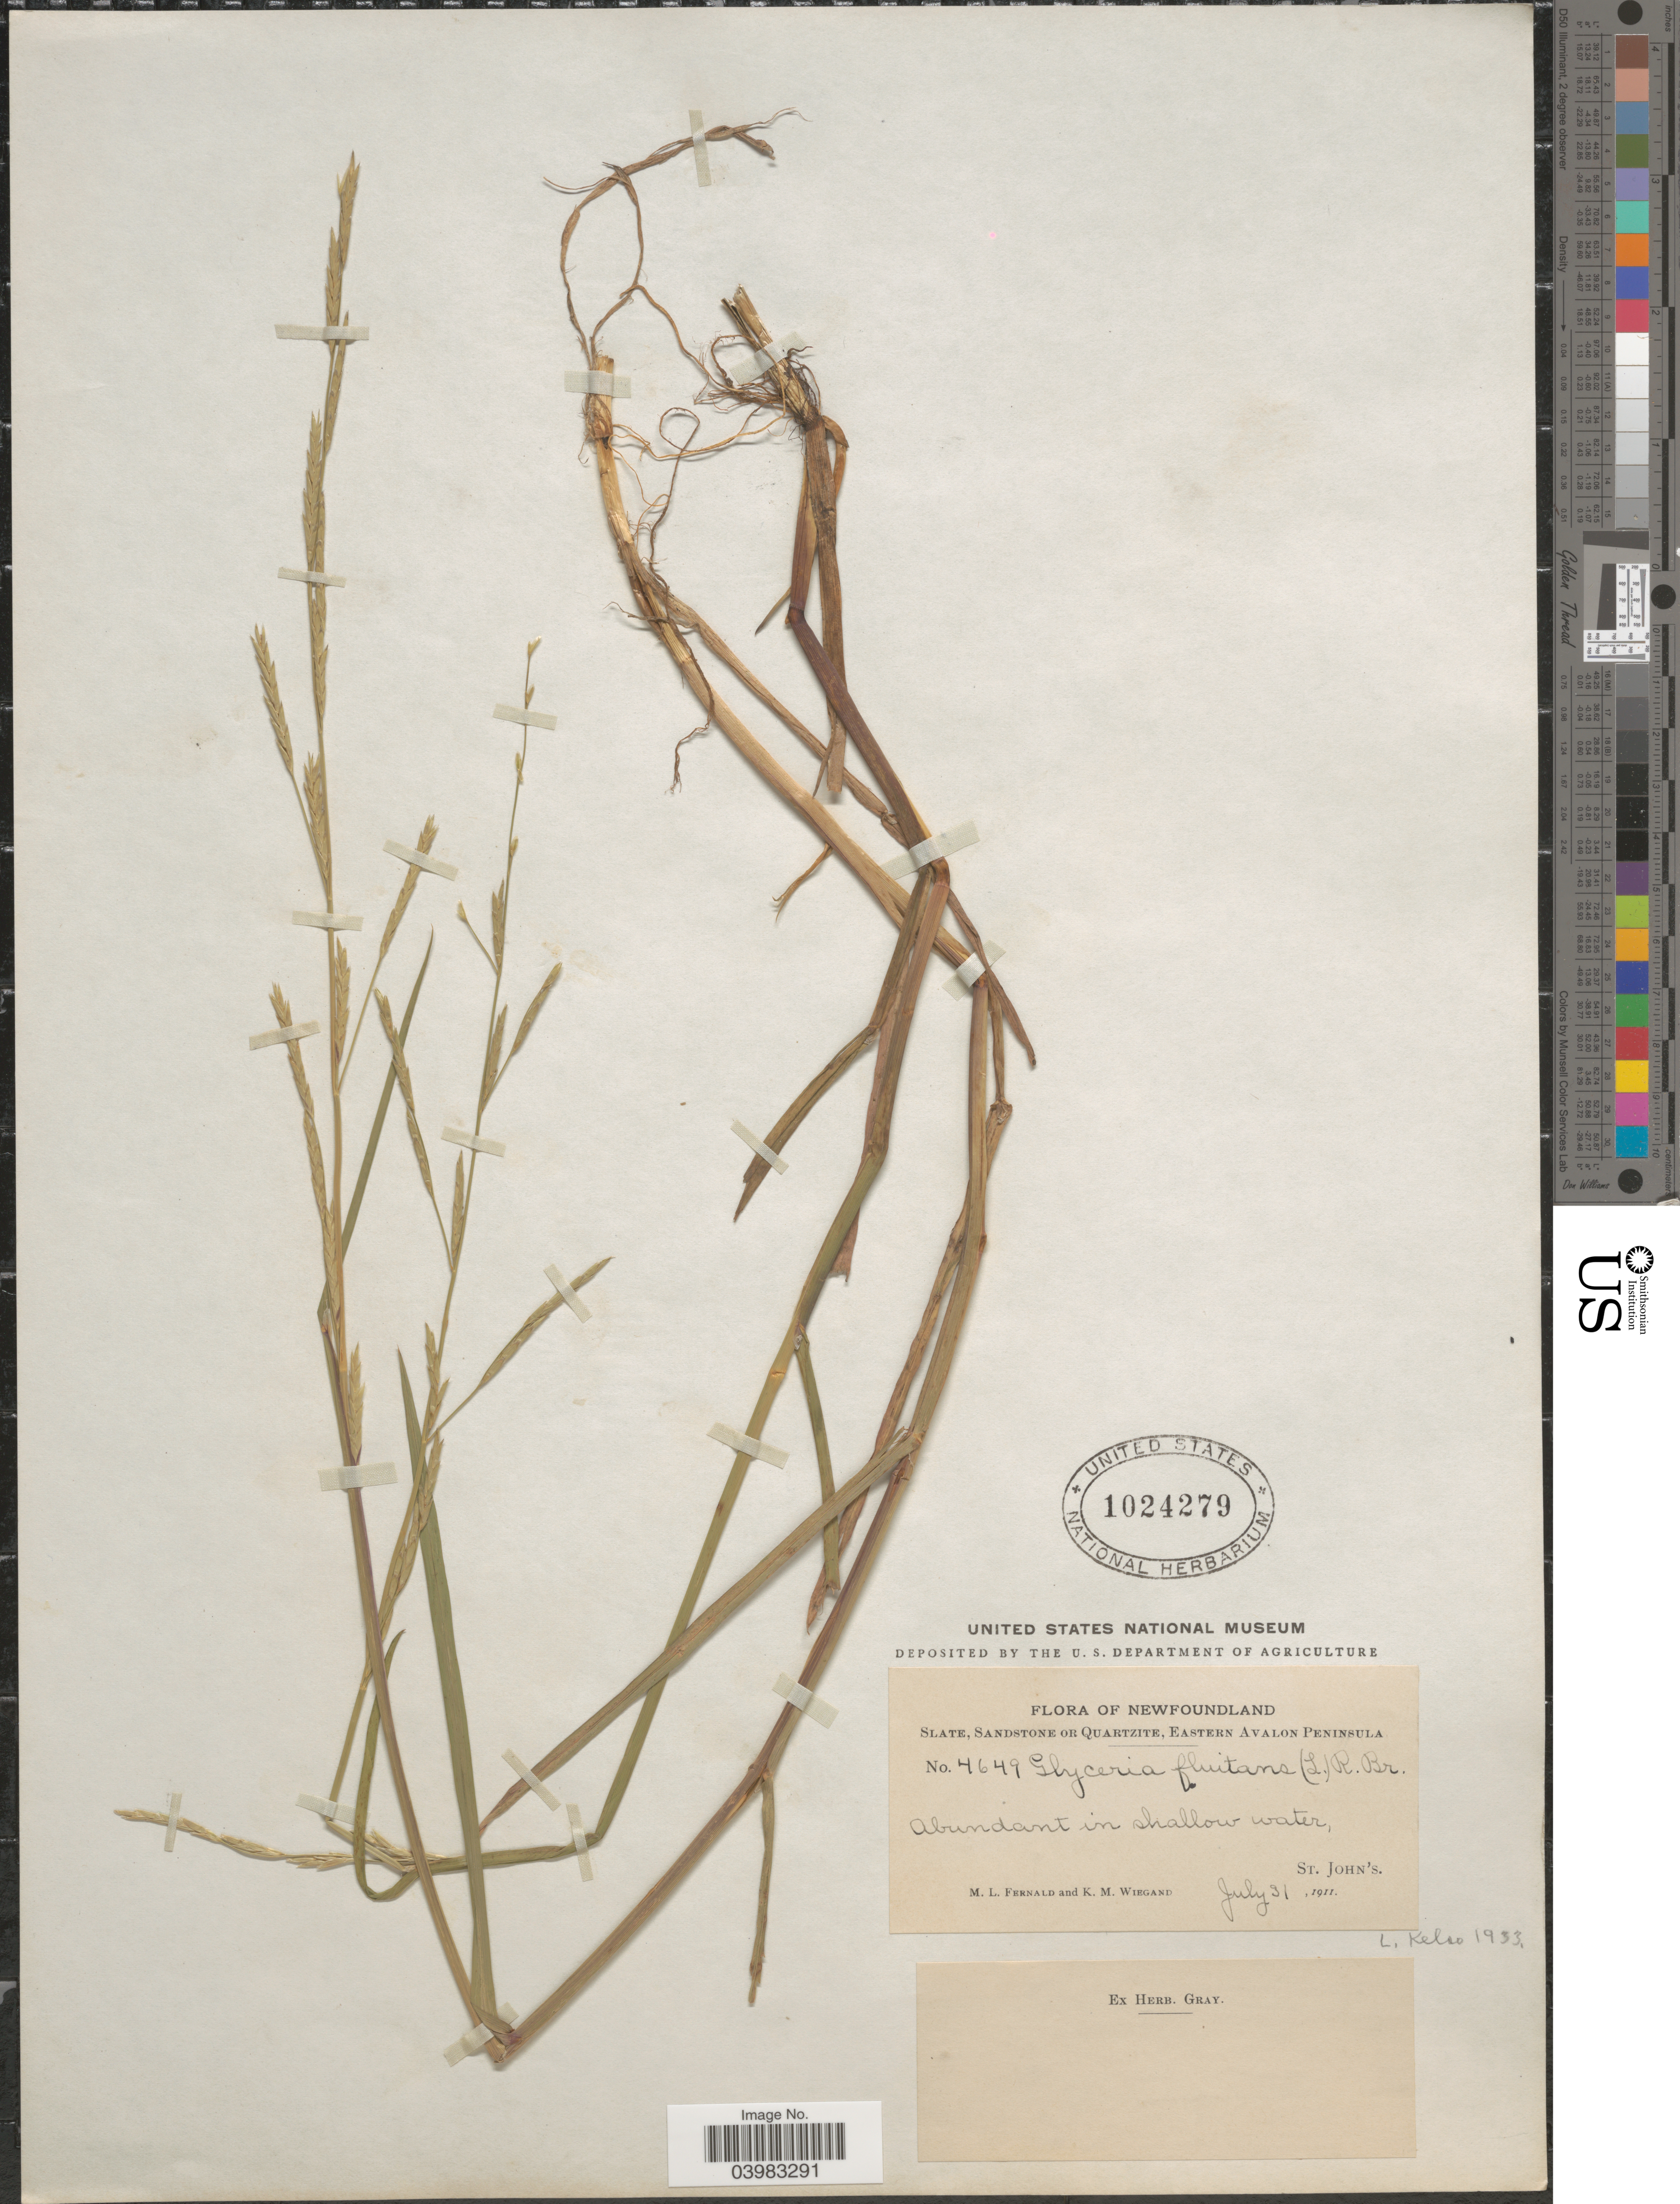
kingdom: Plantae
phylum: Tracheophyta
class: Liliopsida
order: Poales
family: Poaceae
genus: Glyceria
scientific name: Glyceria fluitans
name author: (L.) R. Br.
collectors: M. L. Fernald & K. M. Wiegand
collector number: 4649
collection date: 1911-07-31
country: Canada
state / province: Newfoundland and Labrador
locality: Slate, Sandstone or Quartzite, Eastern Avalon Peninsula. St. John's.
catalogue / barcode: US 1024279